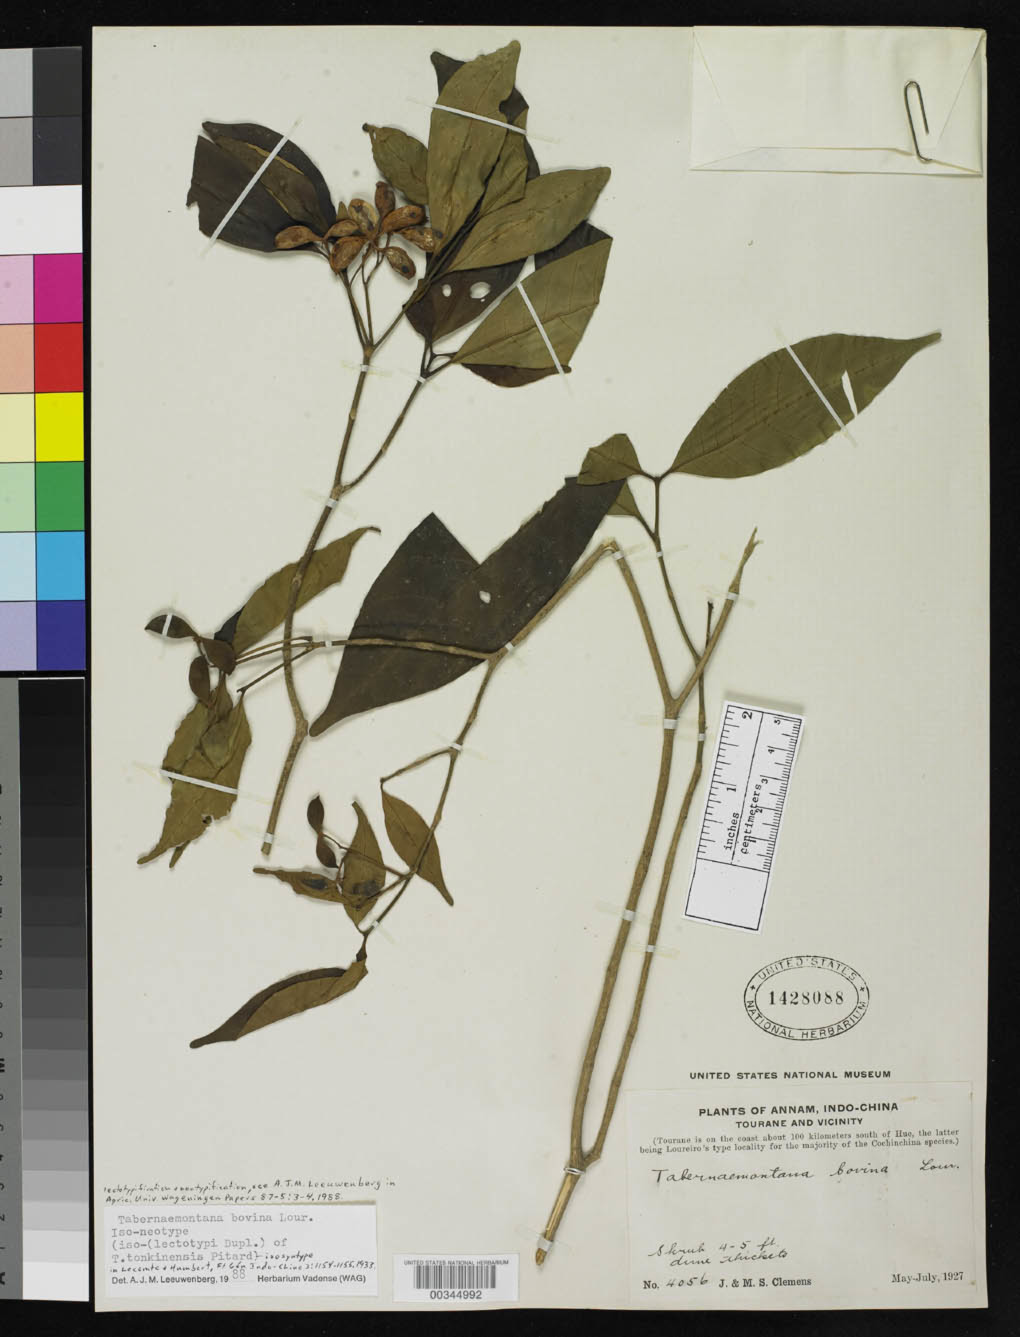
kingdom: Plantae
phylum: Tracheophyta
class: Magnoliopsida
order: Gentianales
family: Apocynaceae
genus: Tabernaemontana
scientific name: Tabernaemontana tonkinensis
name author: Pit. in & Humbert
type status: Isoneotype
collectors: J. Clemens & M. S. Clemens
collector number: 4056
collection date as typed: May 1927 to -- Jul 1927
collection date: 1927-05/1927-07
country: Vietnam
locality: Tourane and vicinity, ca. 100 km S of Hue.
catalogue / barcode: US 1428088